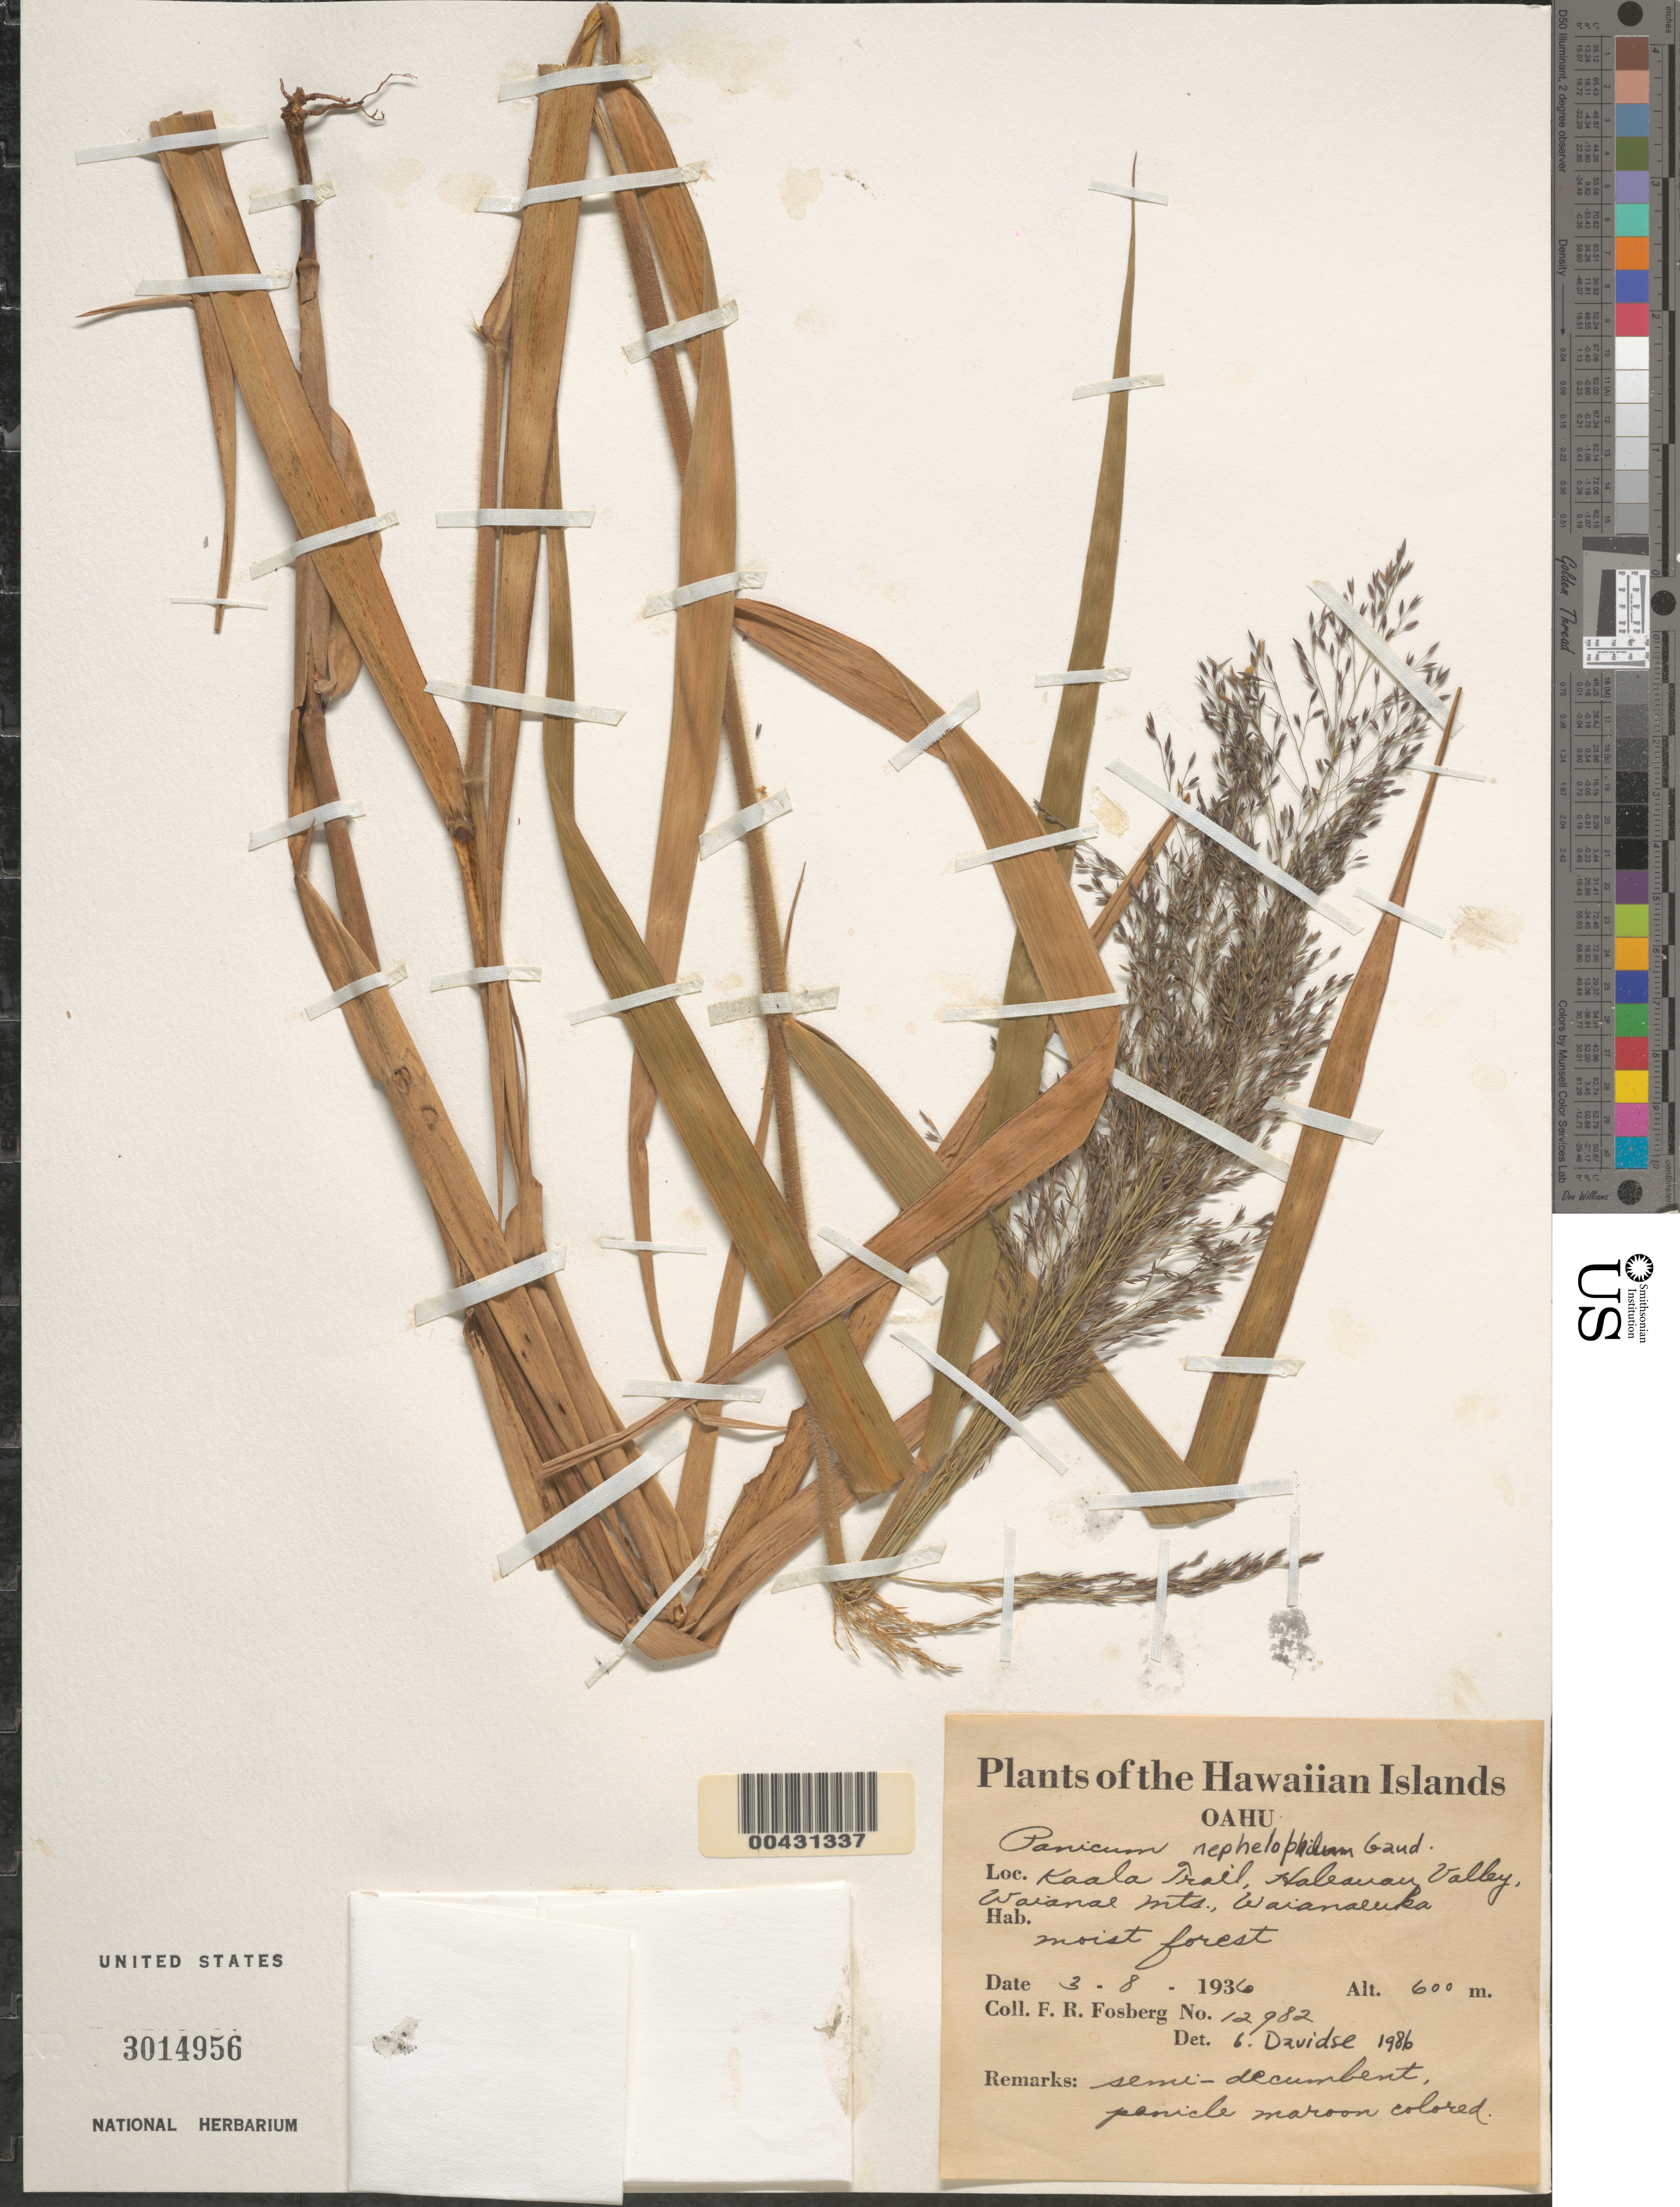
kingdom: Plantae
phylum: Tracheophyta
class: Liliopsida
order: Poales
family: Poaceae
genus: Panicum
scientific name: Panicum nephelophilum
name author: Gaudich.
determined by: Davidse, Gerrit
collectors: F. R. Fosberg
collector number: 12982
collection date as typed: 8 Mar 1936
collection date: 1936-03-08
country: United States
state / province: Hawaii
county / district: Honolulu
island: Oahu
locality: Kaala Trail, Haleauau Valley, Waianae Mountains, Waianaeuka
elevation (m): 600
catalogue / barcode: US 3014956